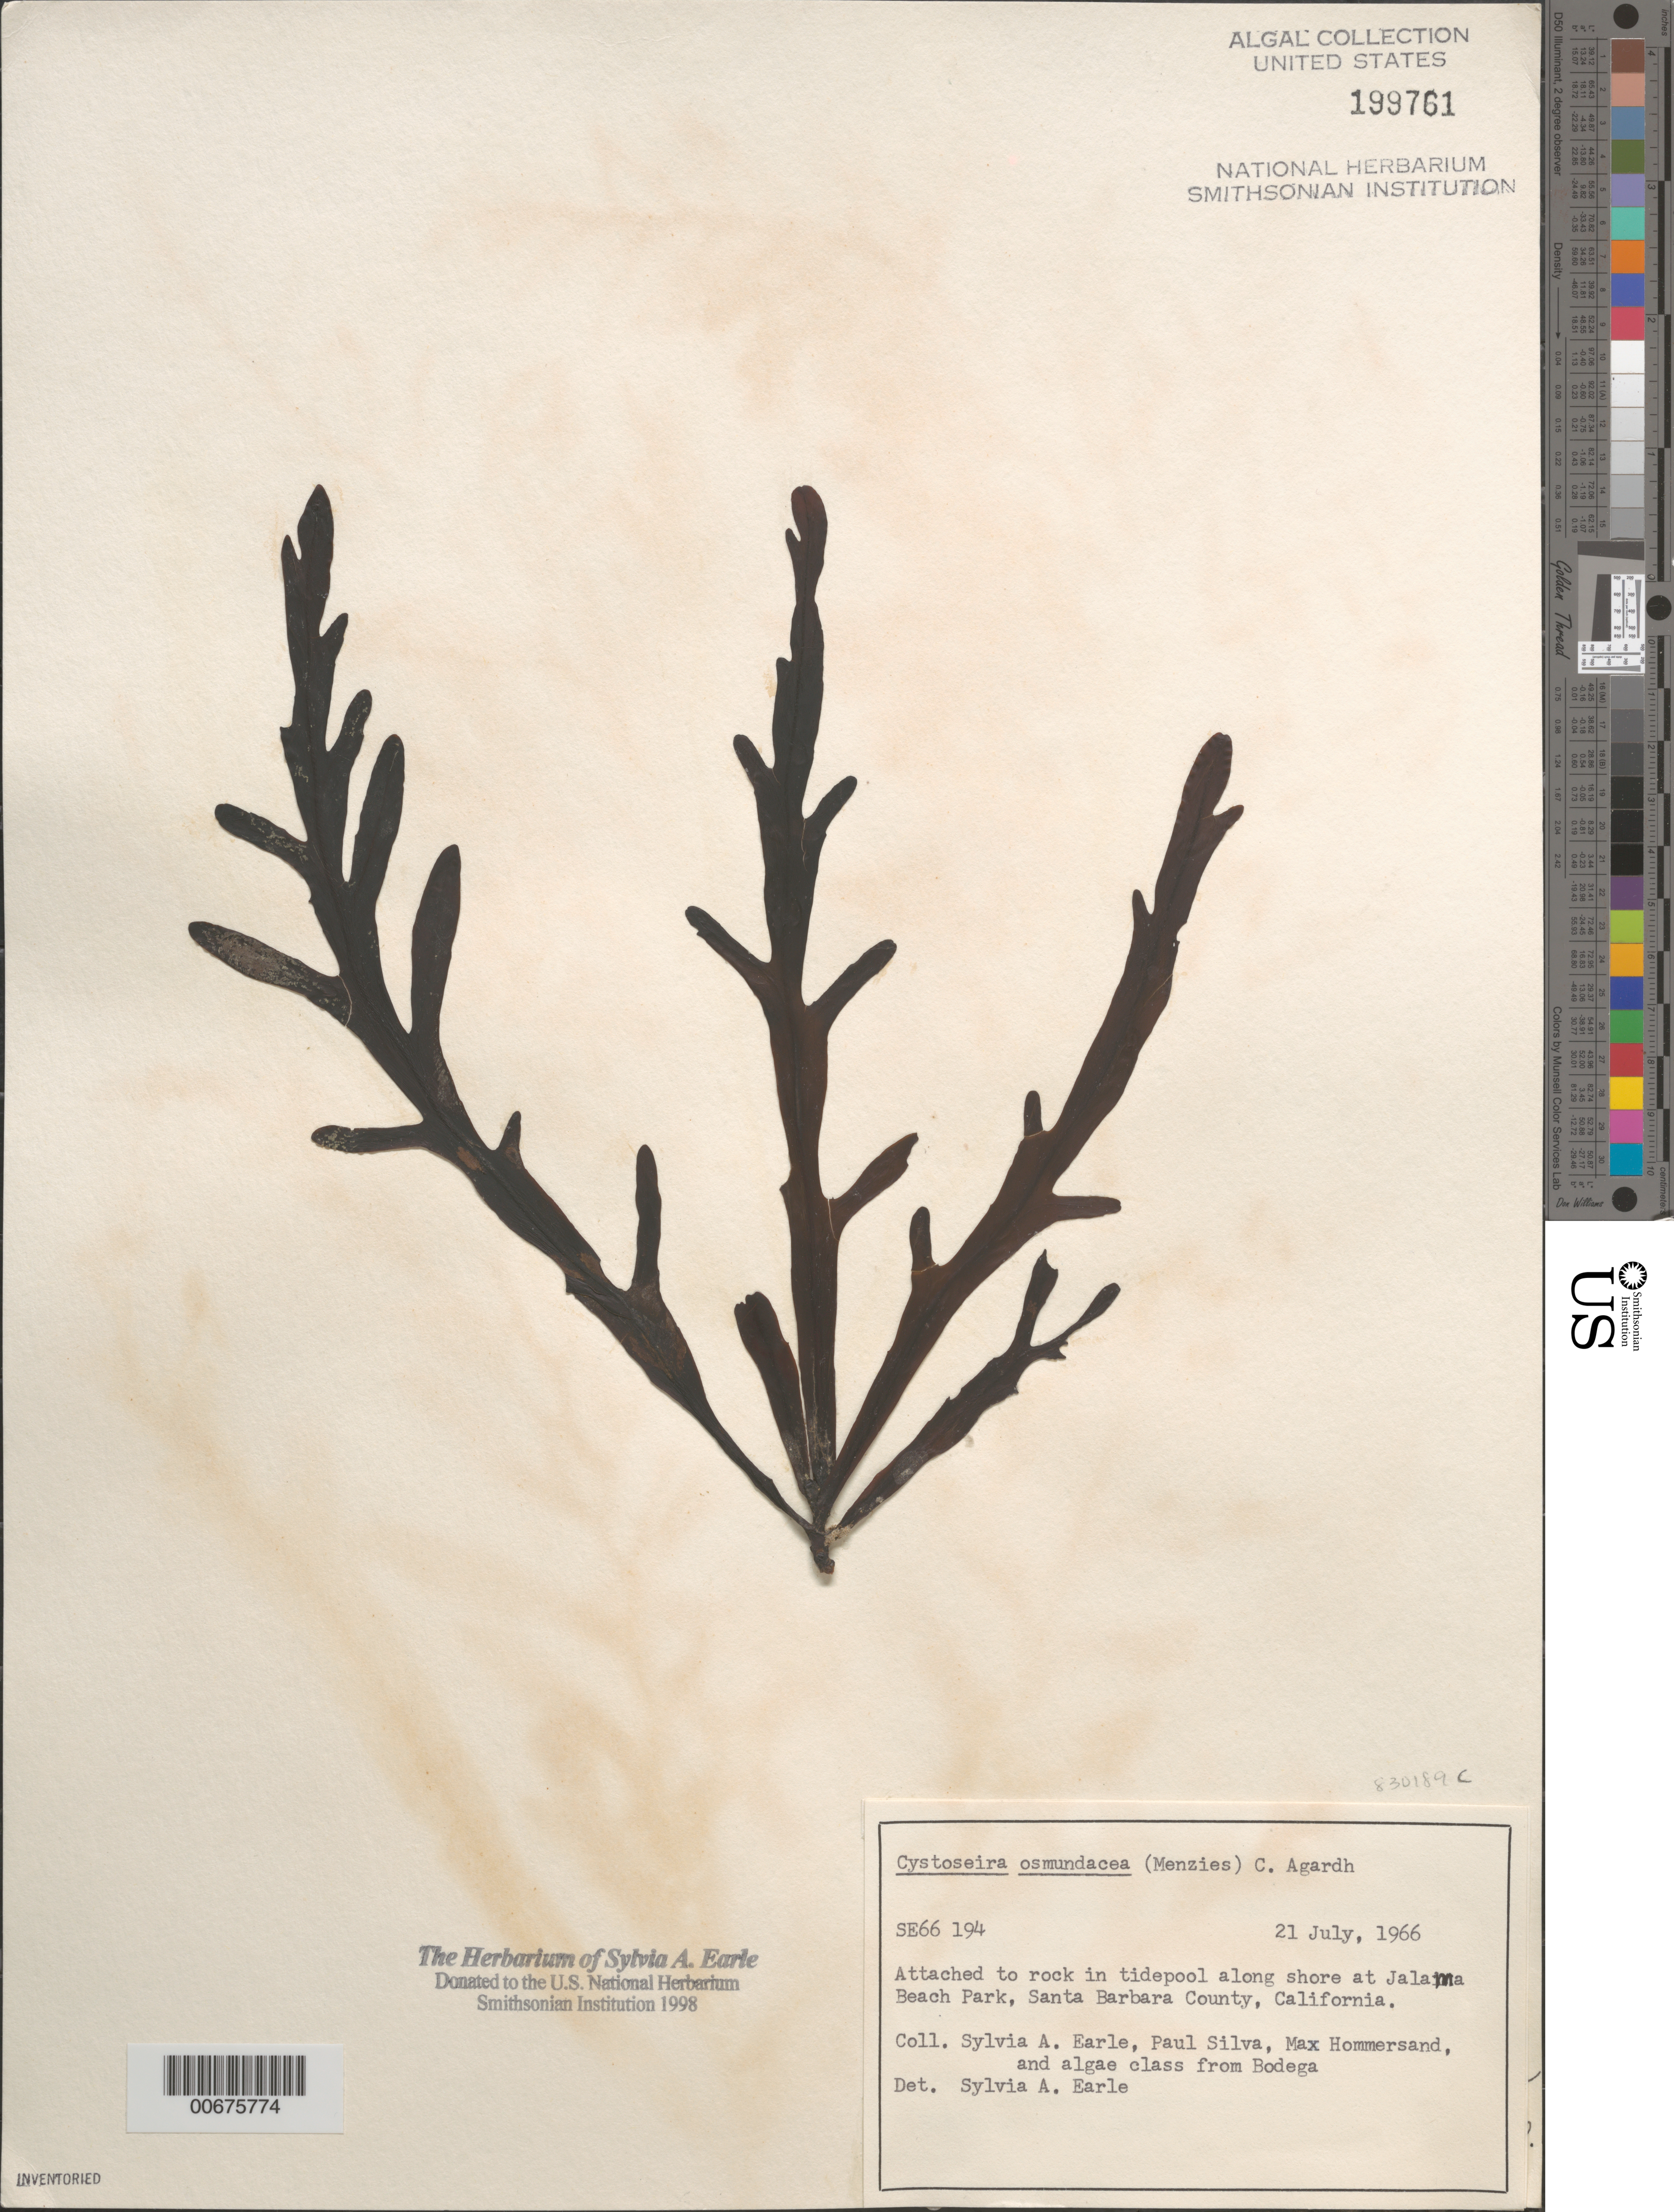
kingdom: Chromista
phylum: Ochrophyta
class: Phaeophyceae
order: Fucales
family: Sargassaceae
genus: Cystoseira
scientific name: Cystoseira osmundacea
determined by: Earle, S. A.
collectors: S. A. Earle, P. C. Silva, M. H. Hommersand & Bodega Algae Class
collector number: Se 66194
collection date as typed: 21 Jul 1966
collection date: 1966-07-21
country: United States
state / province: California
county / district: Santa Barbara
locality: Reef south of Jalama Beach Park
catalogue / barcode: US 199761